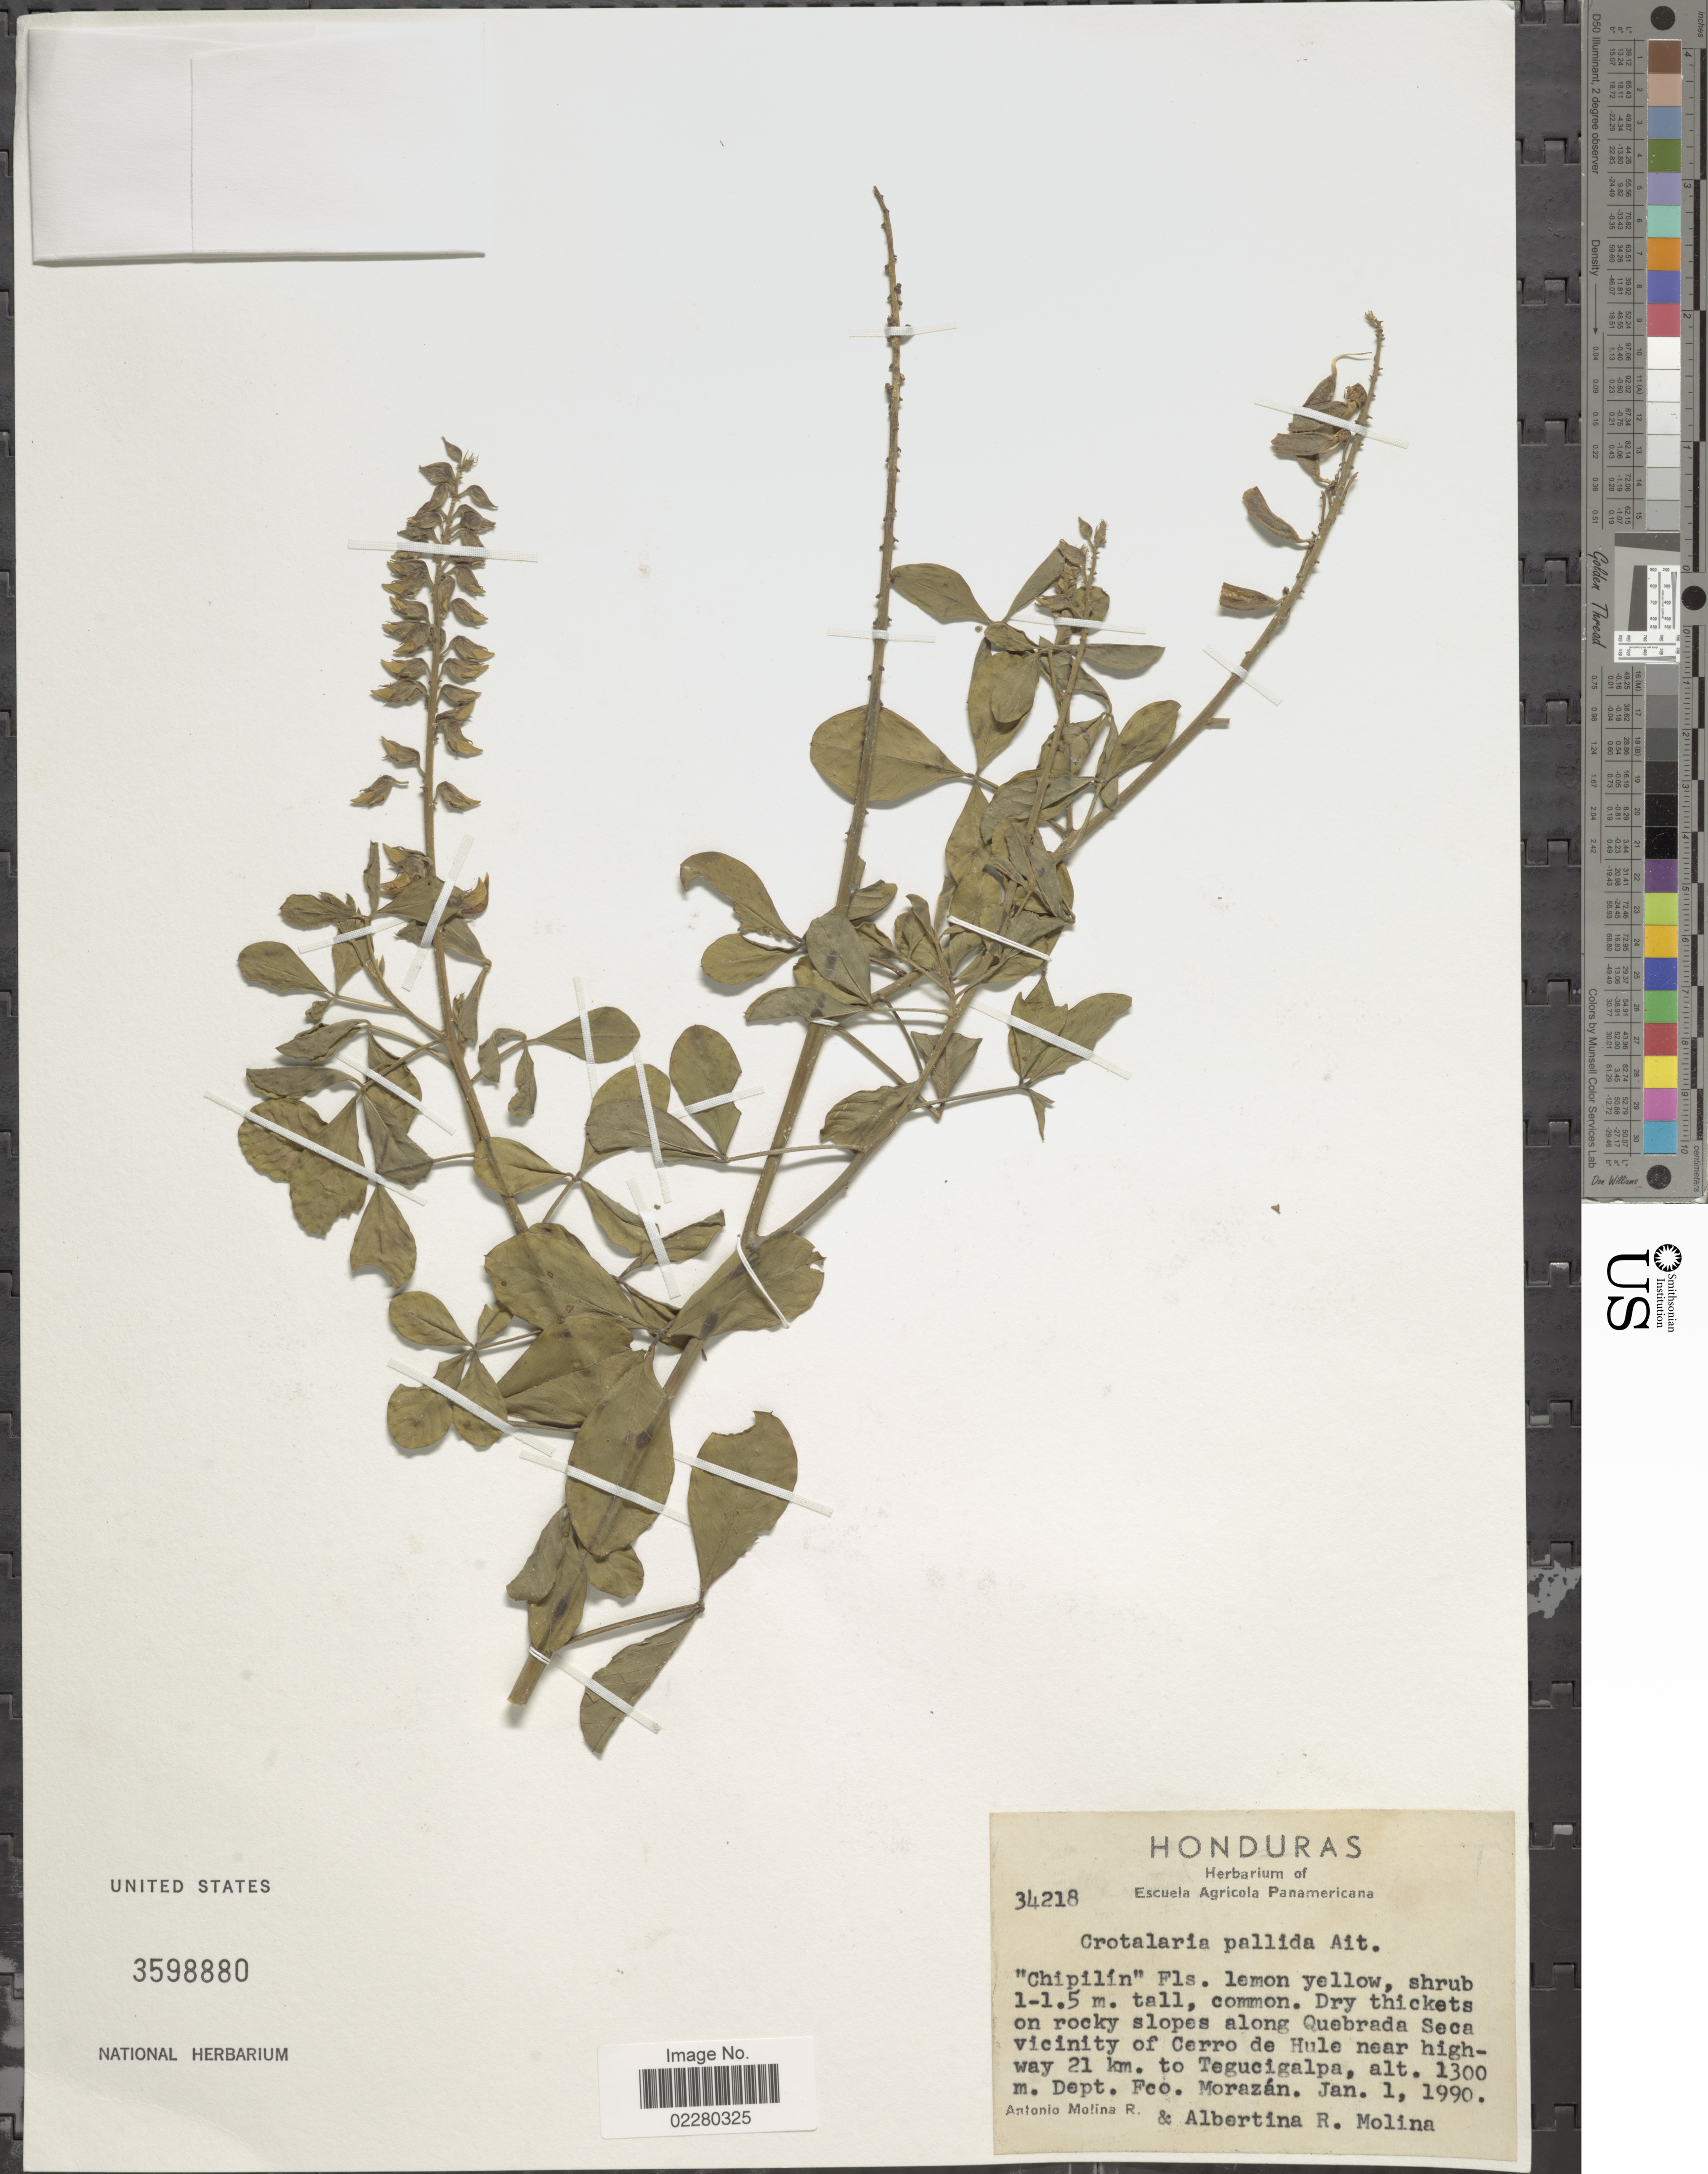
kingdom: Plantae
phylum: Tracheophyta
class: Magnoliopsida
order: Fabales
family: Fabaceae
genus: Crotalaria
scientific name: Crotalaria pallida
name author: Aiton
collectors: A. Molina R. & A. R. Molina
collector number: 34218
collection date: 1990-01-01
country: Honduras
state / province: Fco. Morazán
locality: Dry thickets on rocky slopes along Quebrada Seca vicinity of Cerro de Hule near highway 21 km. to Tegucigalpa. Dept. Fco. Morazán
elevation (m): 1300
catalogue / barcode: US 3598880